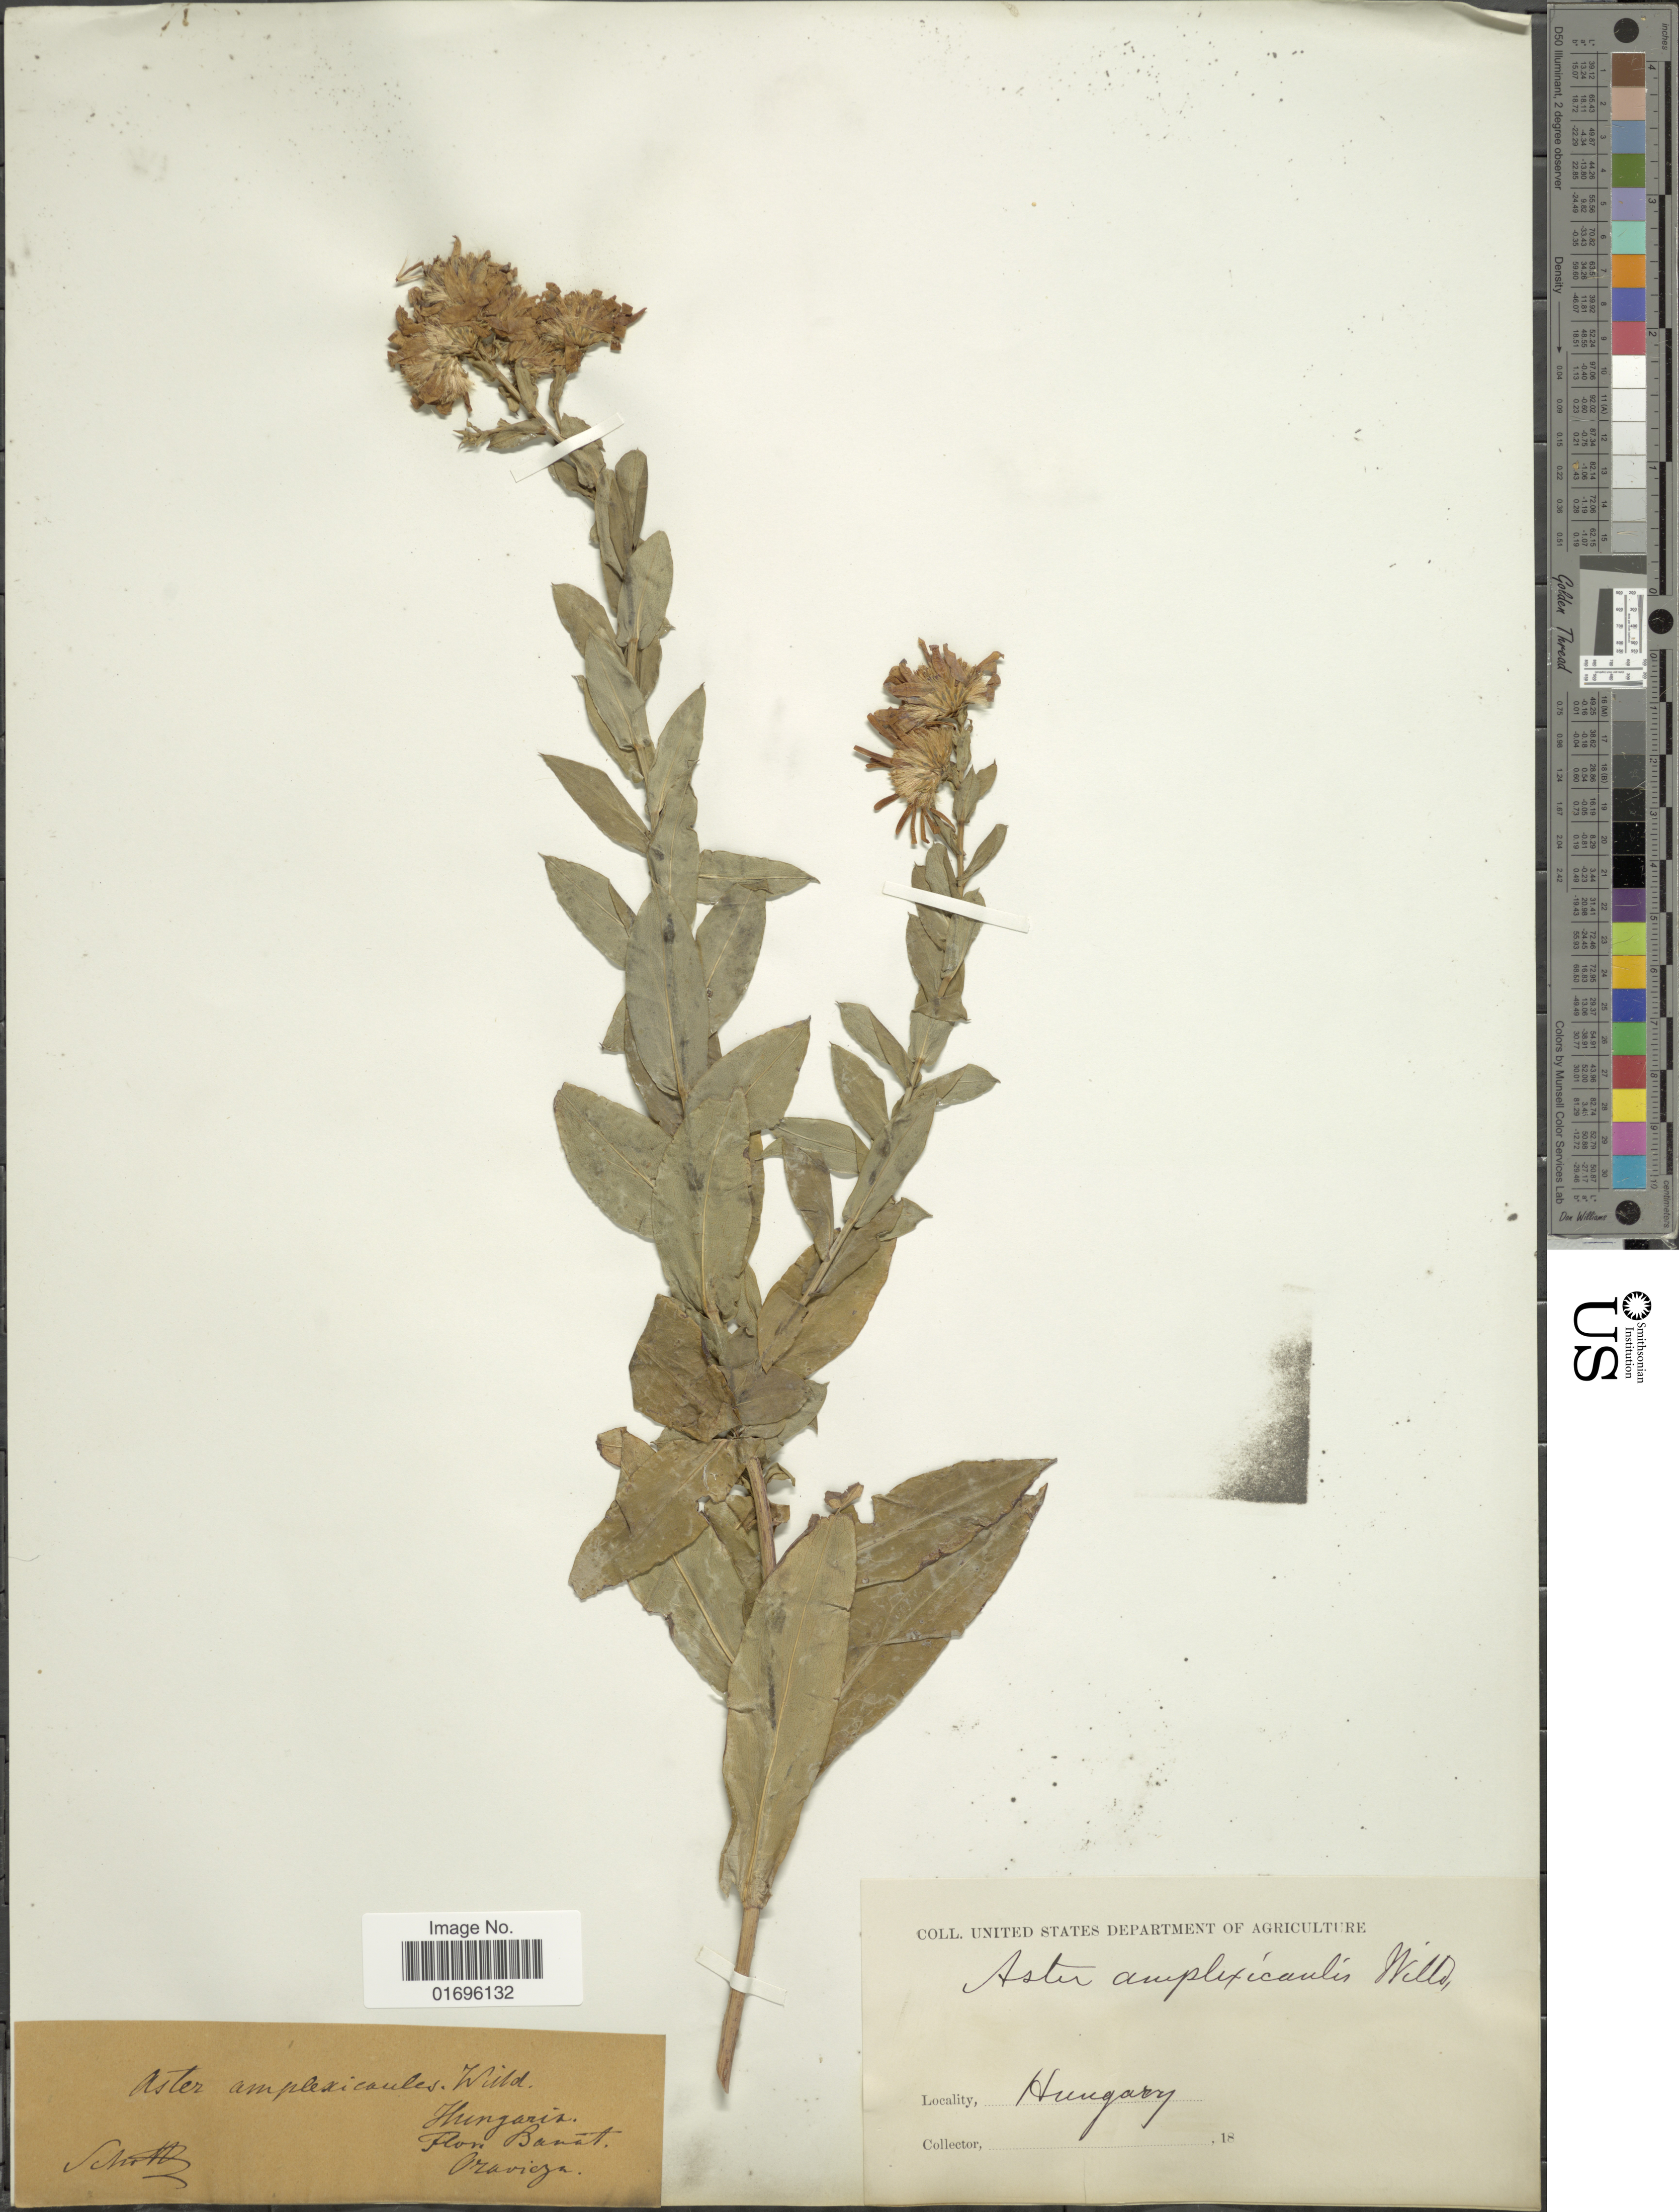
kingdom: Plantae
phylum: Tracheophyta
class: Magnoliopsida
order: Asterales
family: Asteraceae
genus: Aster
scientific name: Aster amplexicaulis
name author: Muhl. ex Lam.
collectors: Schott, --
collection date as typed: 18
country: Hungary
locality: Banat, Oravicza.